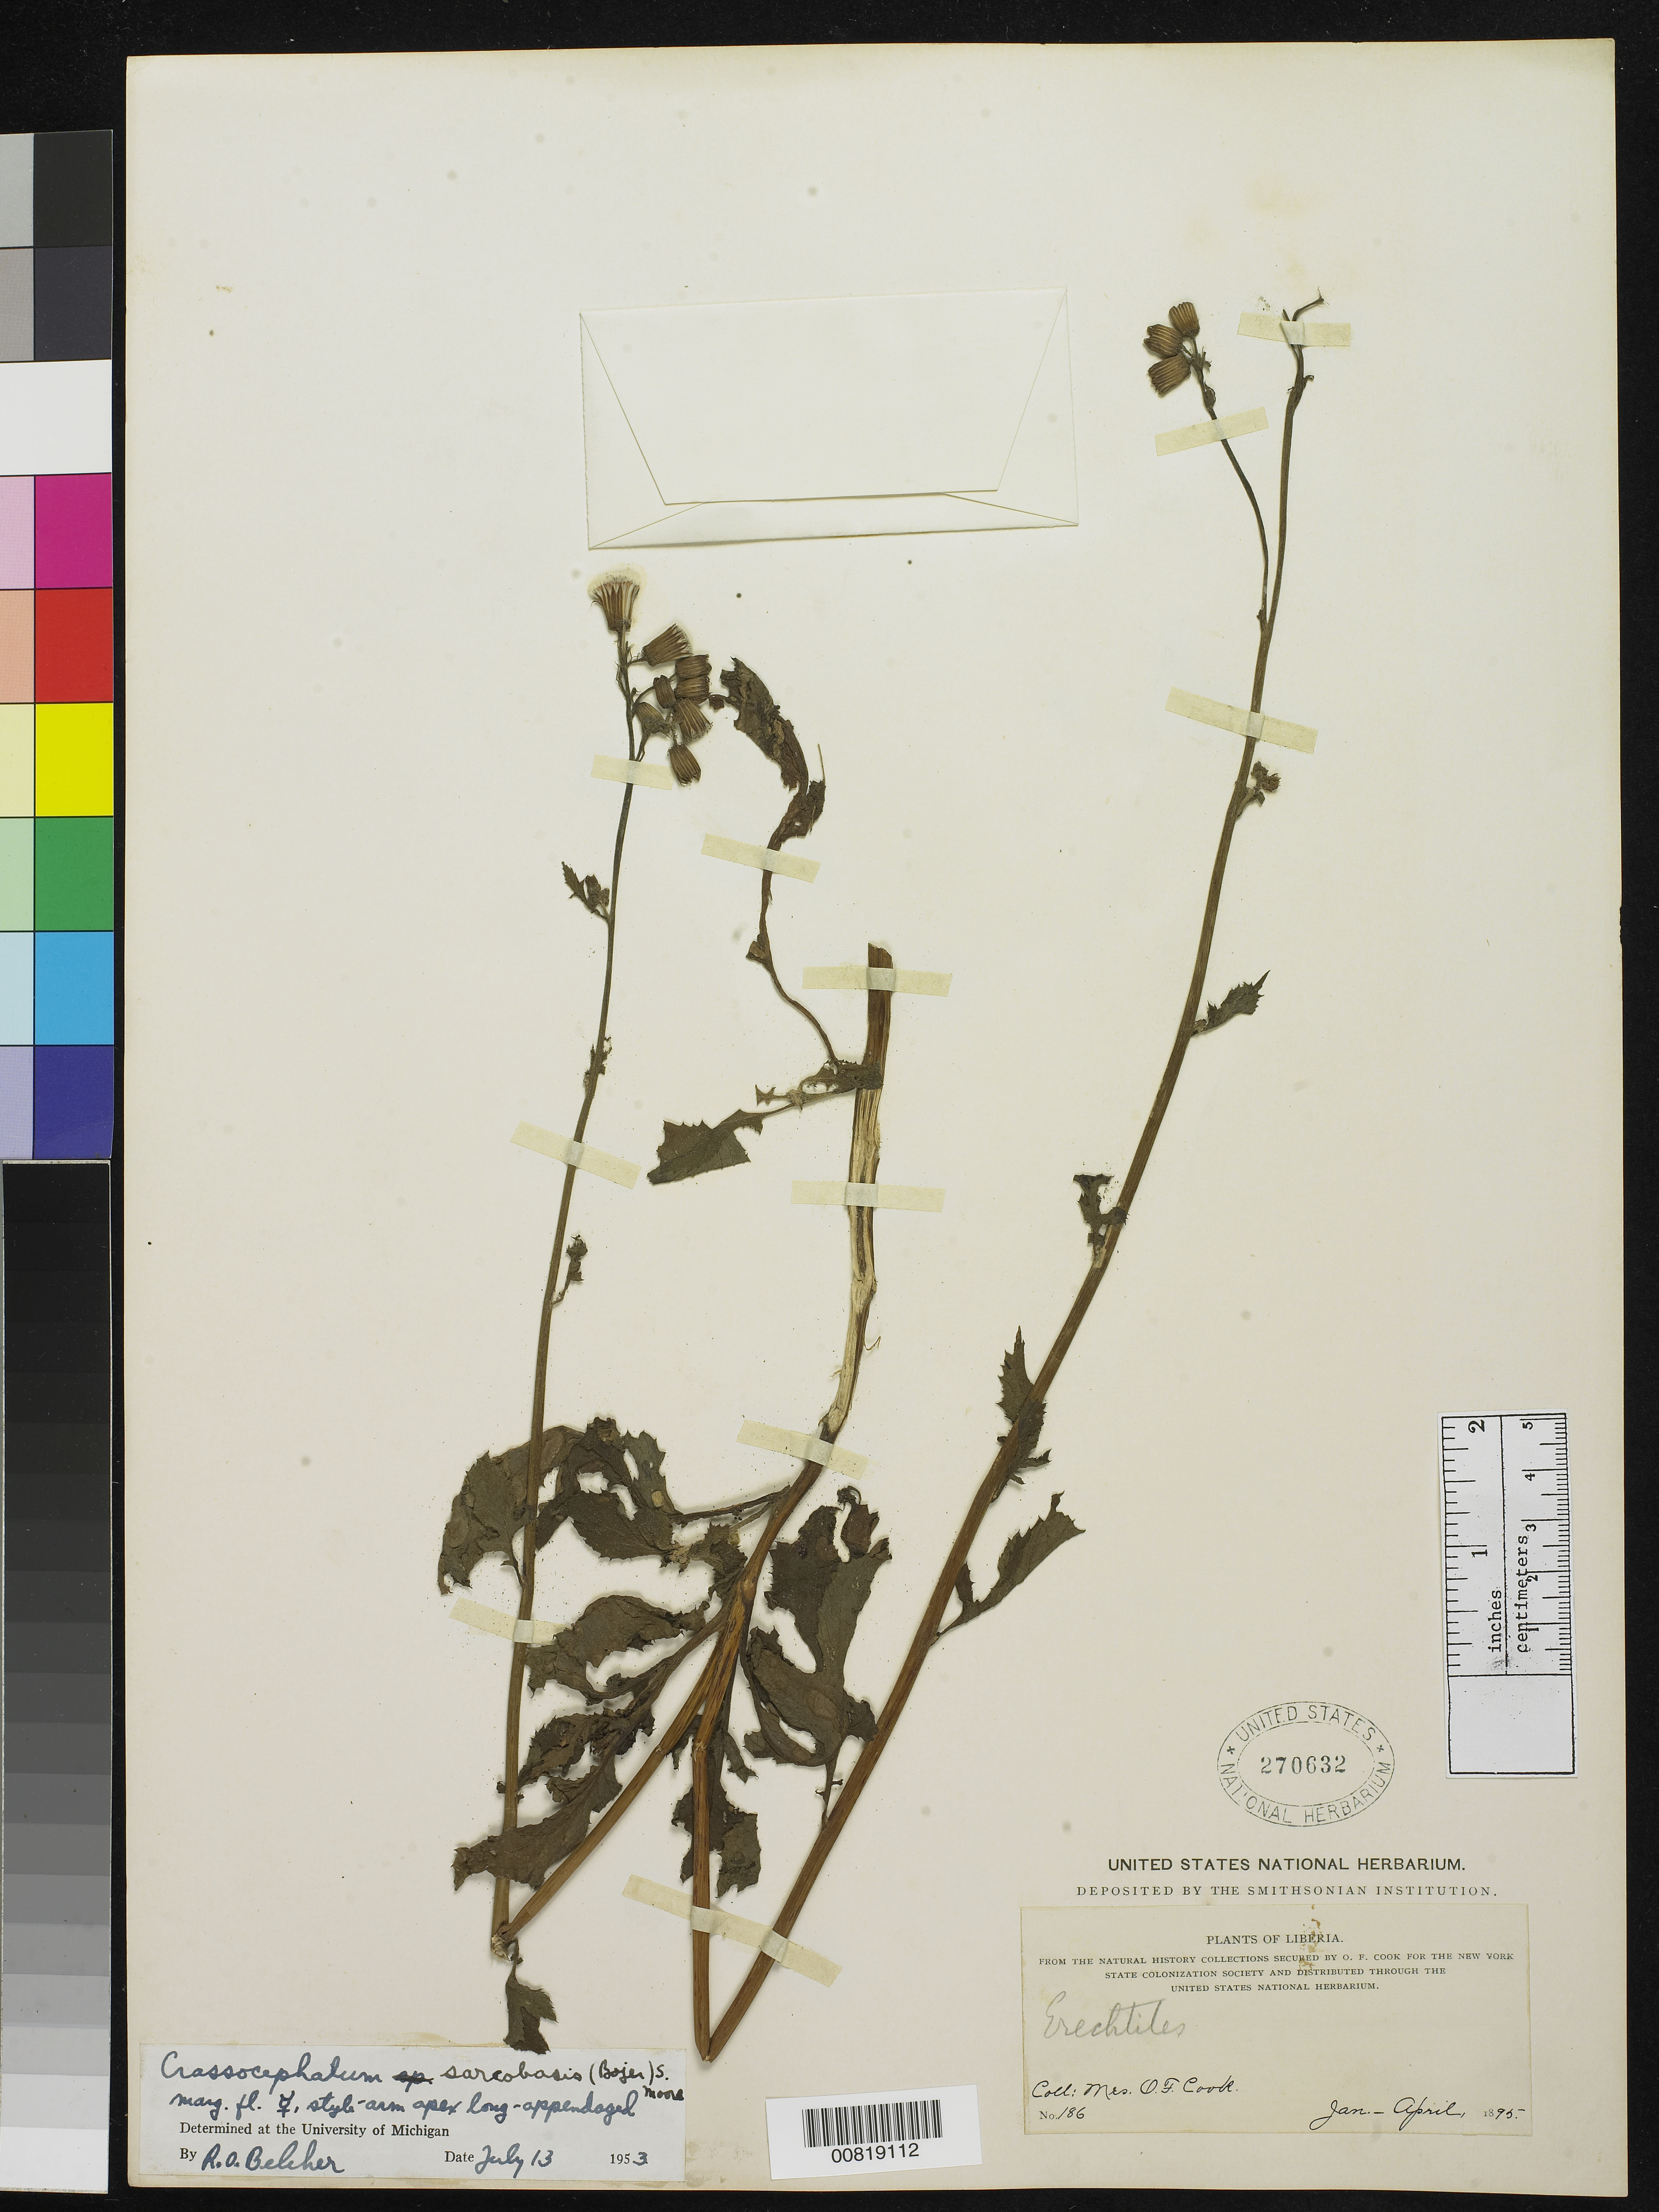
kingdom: Plantae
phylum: Tracheophyta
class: Magnoliopsida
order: Asterales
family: Asteraceae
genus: Crassocephalum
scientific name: Crassocephalum sarcobasis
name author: S. Moore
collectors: Alice C. Cook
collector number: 186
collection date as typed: Jan 1895 to -- Apr 1895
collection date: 1895-01/1895-04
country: Liberia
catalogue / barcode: US 270632